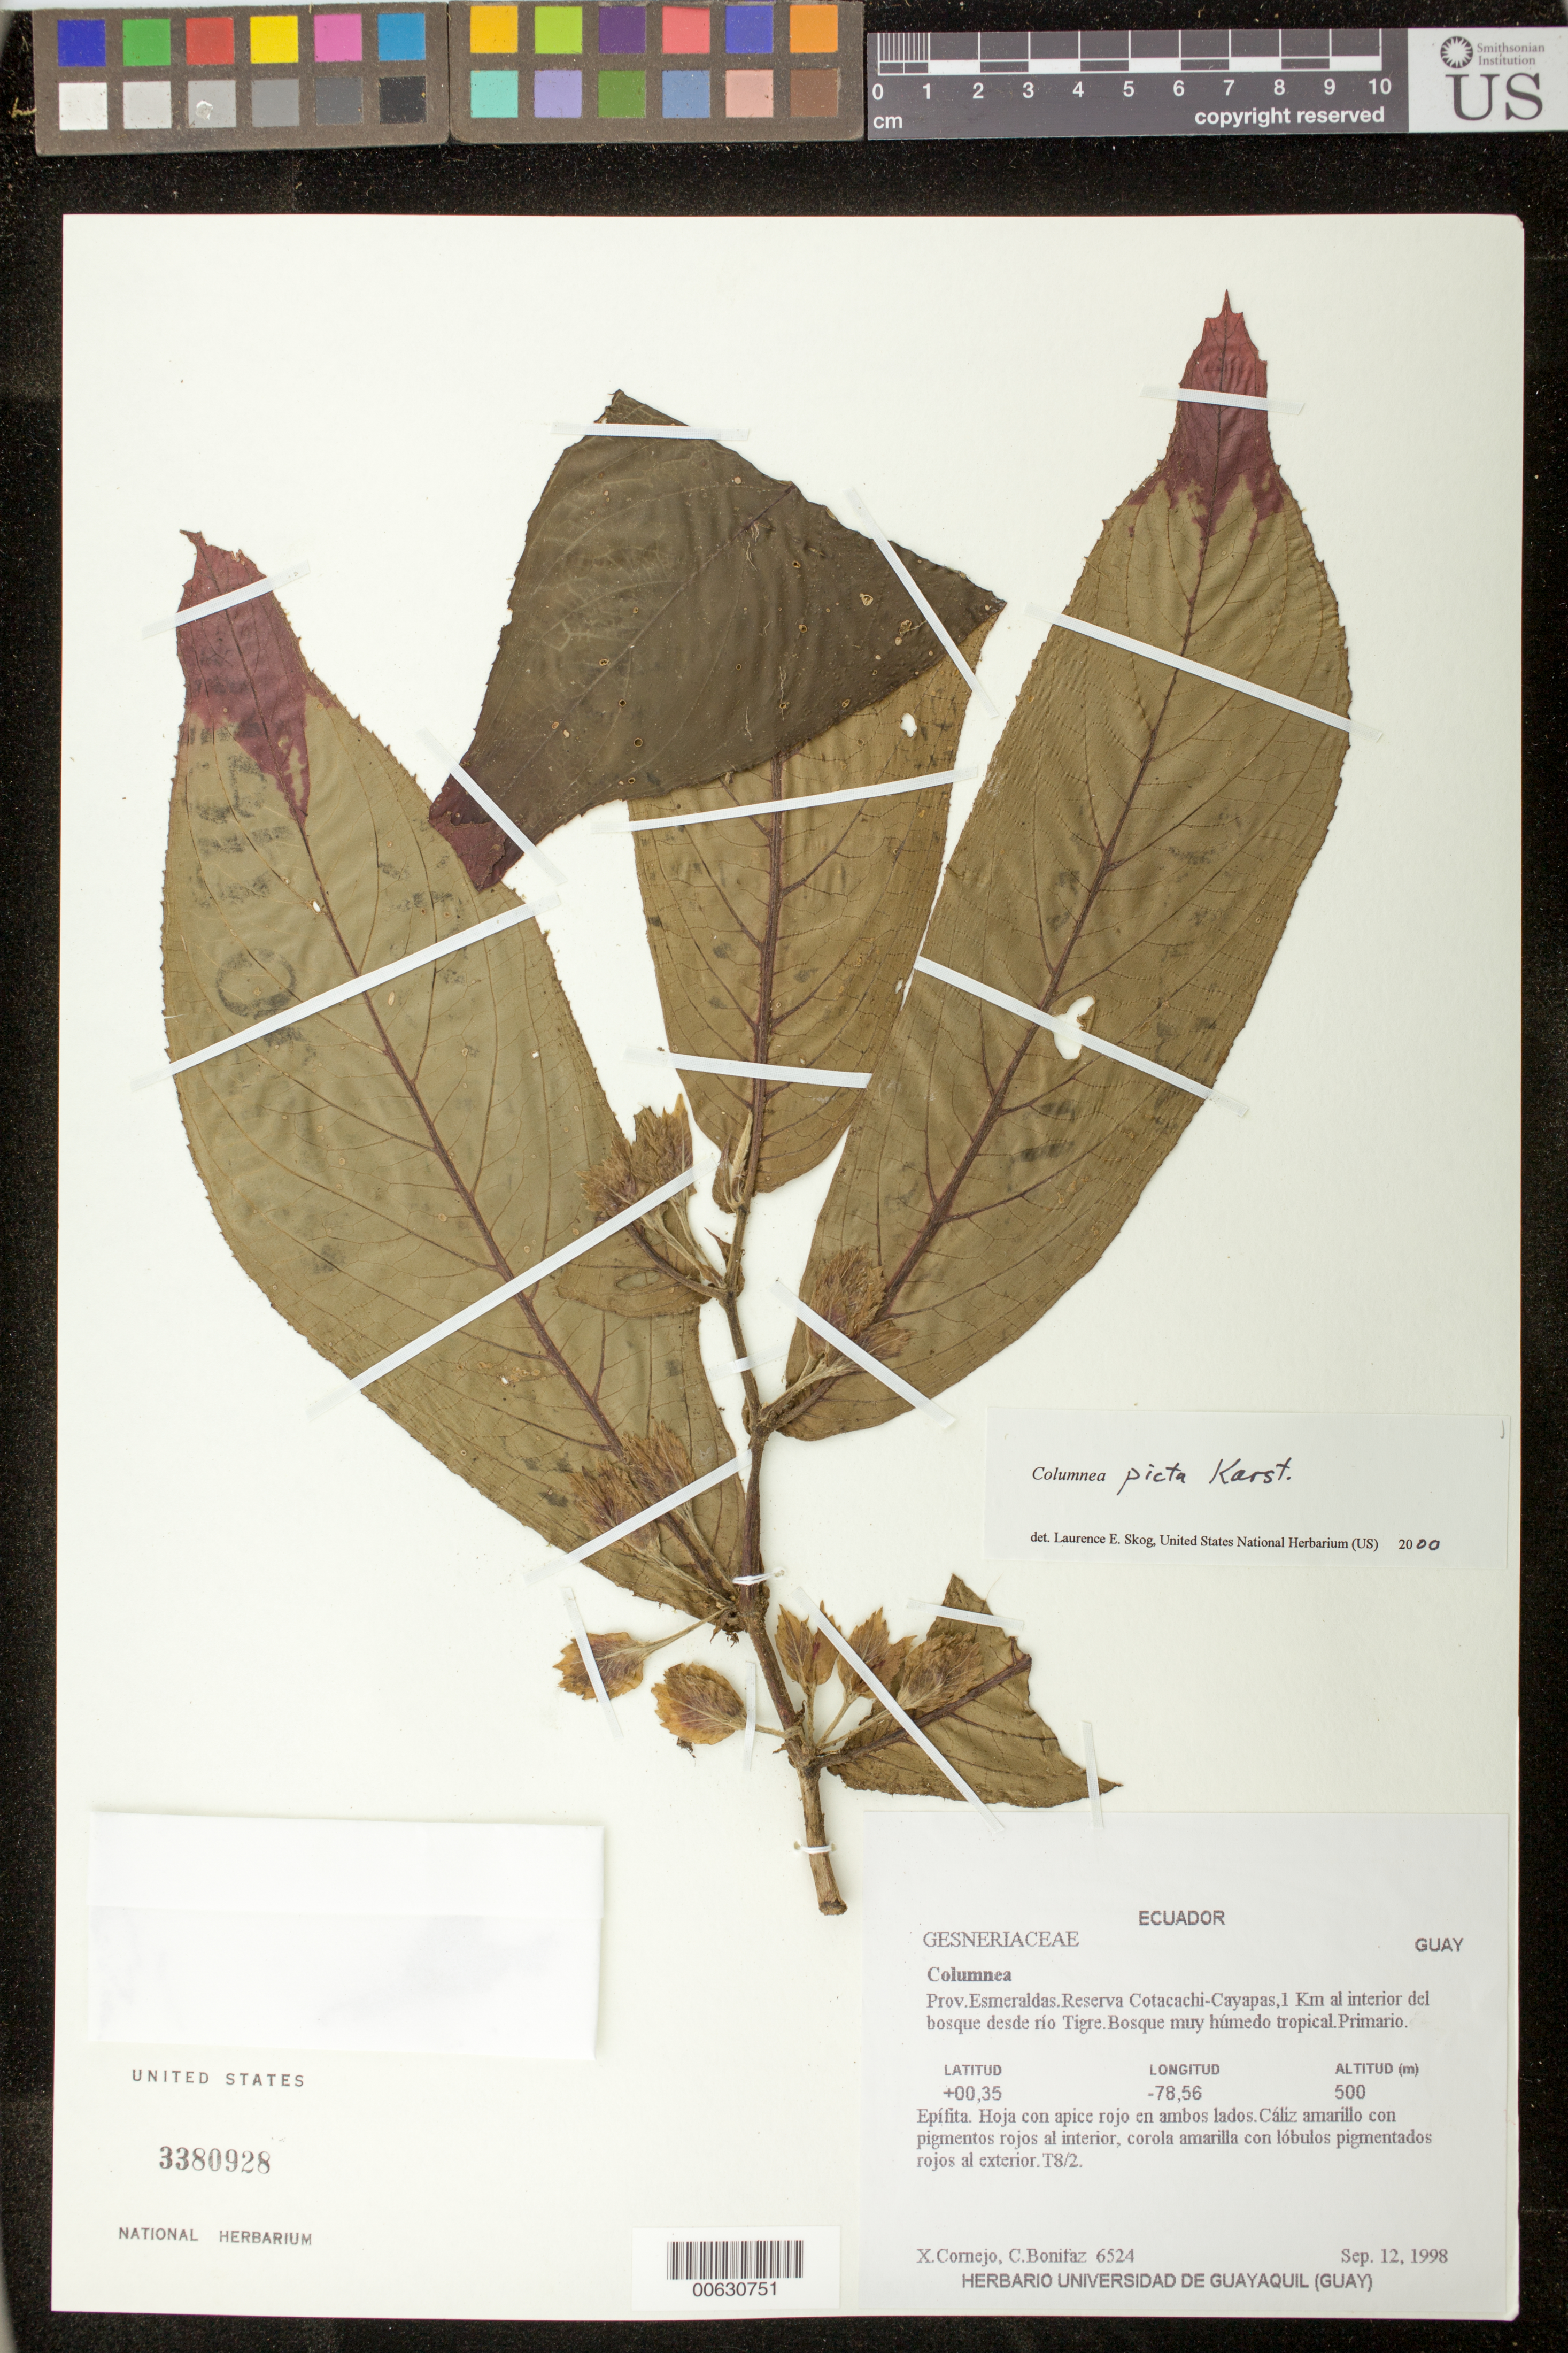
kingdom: Plantae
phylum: Tracheophyta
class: Magnoliopsida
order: Lamiales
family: Gesneriaceae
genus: Columnea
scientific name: Columnea karsteniana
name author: Singh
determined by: Skog, Laurence E.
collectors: X. F. Cornejo & C. Bonifaz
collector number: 6524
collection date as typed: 12 Sep 1998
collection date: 1998-09-12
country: Ecuador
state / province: Esmeraldas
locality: Reserva Cotacachi-Cayapas, 1 km al interior del bosque desde río Tigre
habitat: Bosque muy húmedo tropical; primario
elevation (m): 500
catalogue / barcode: US 3380928